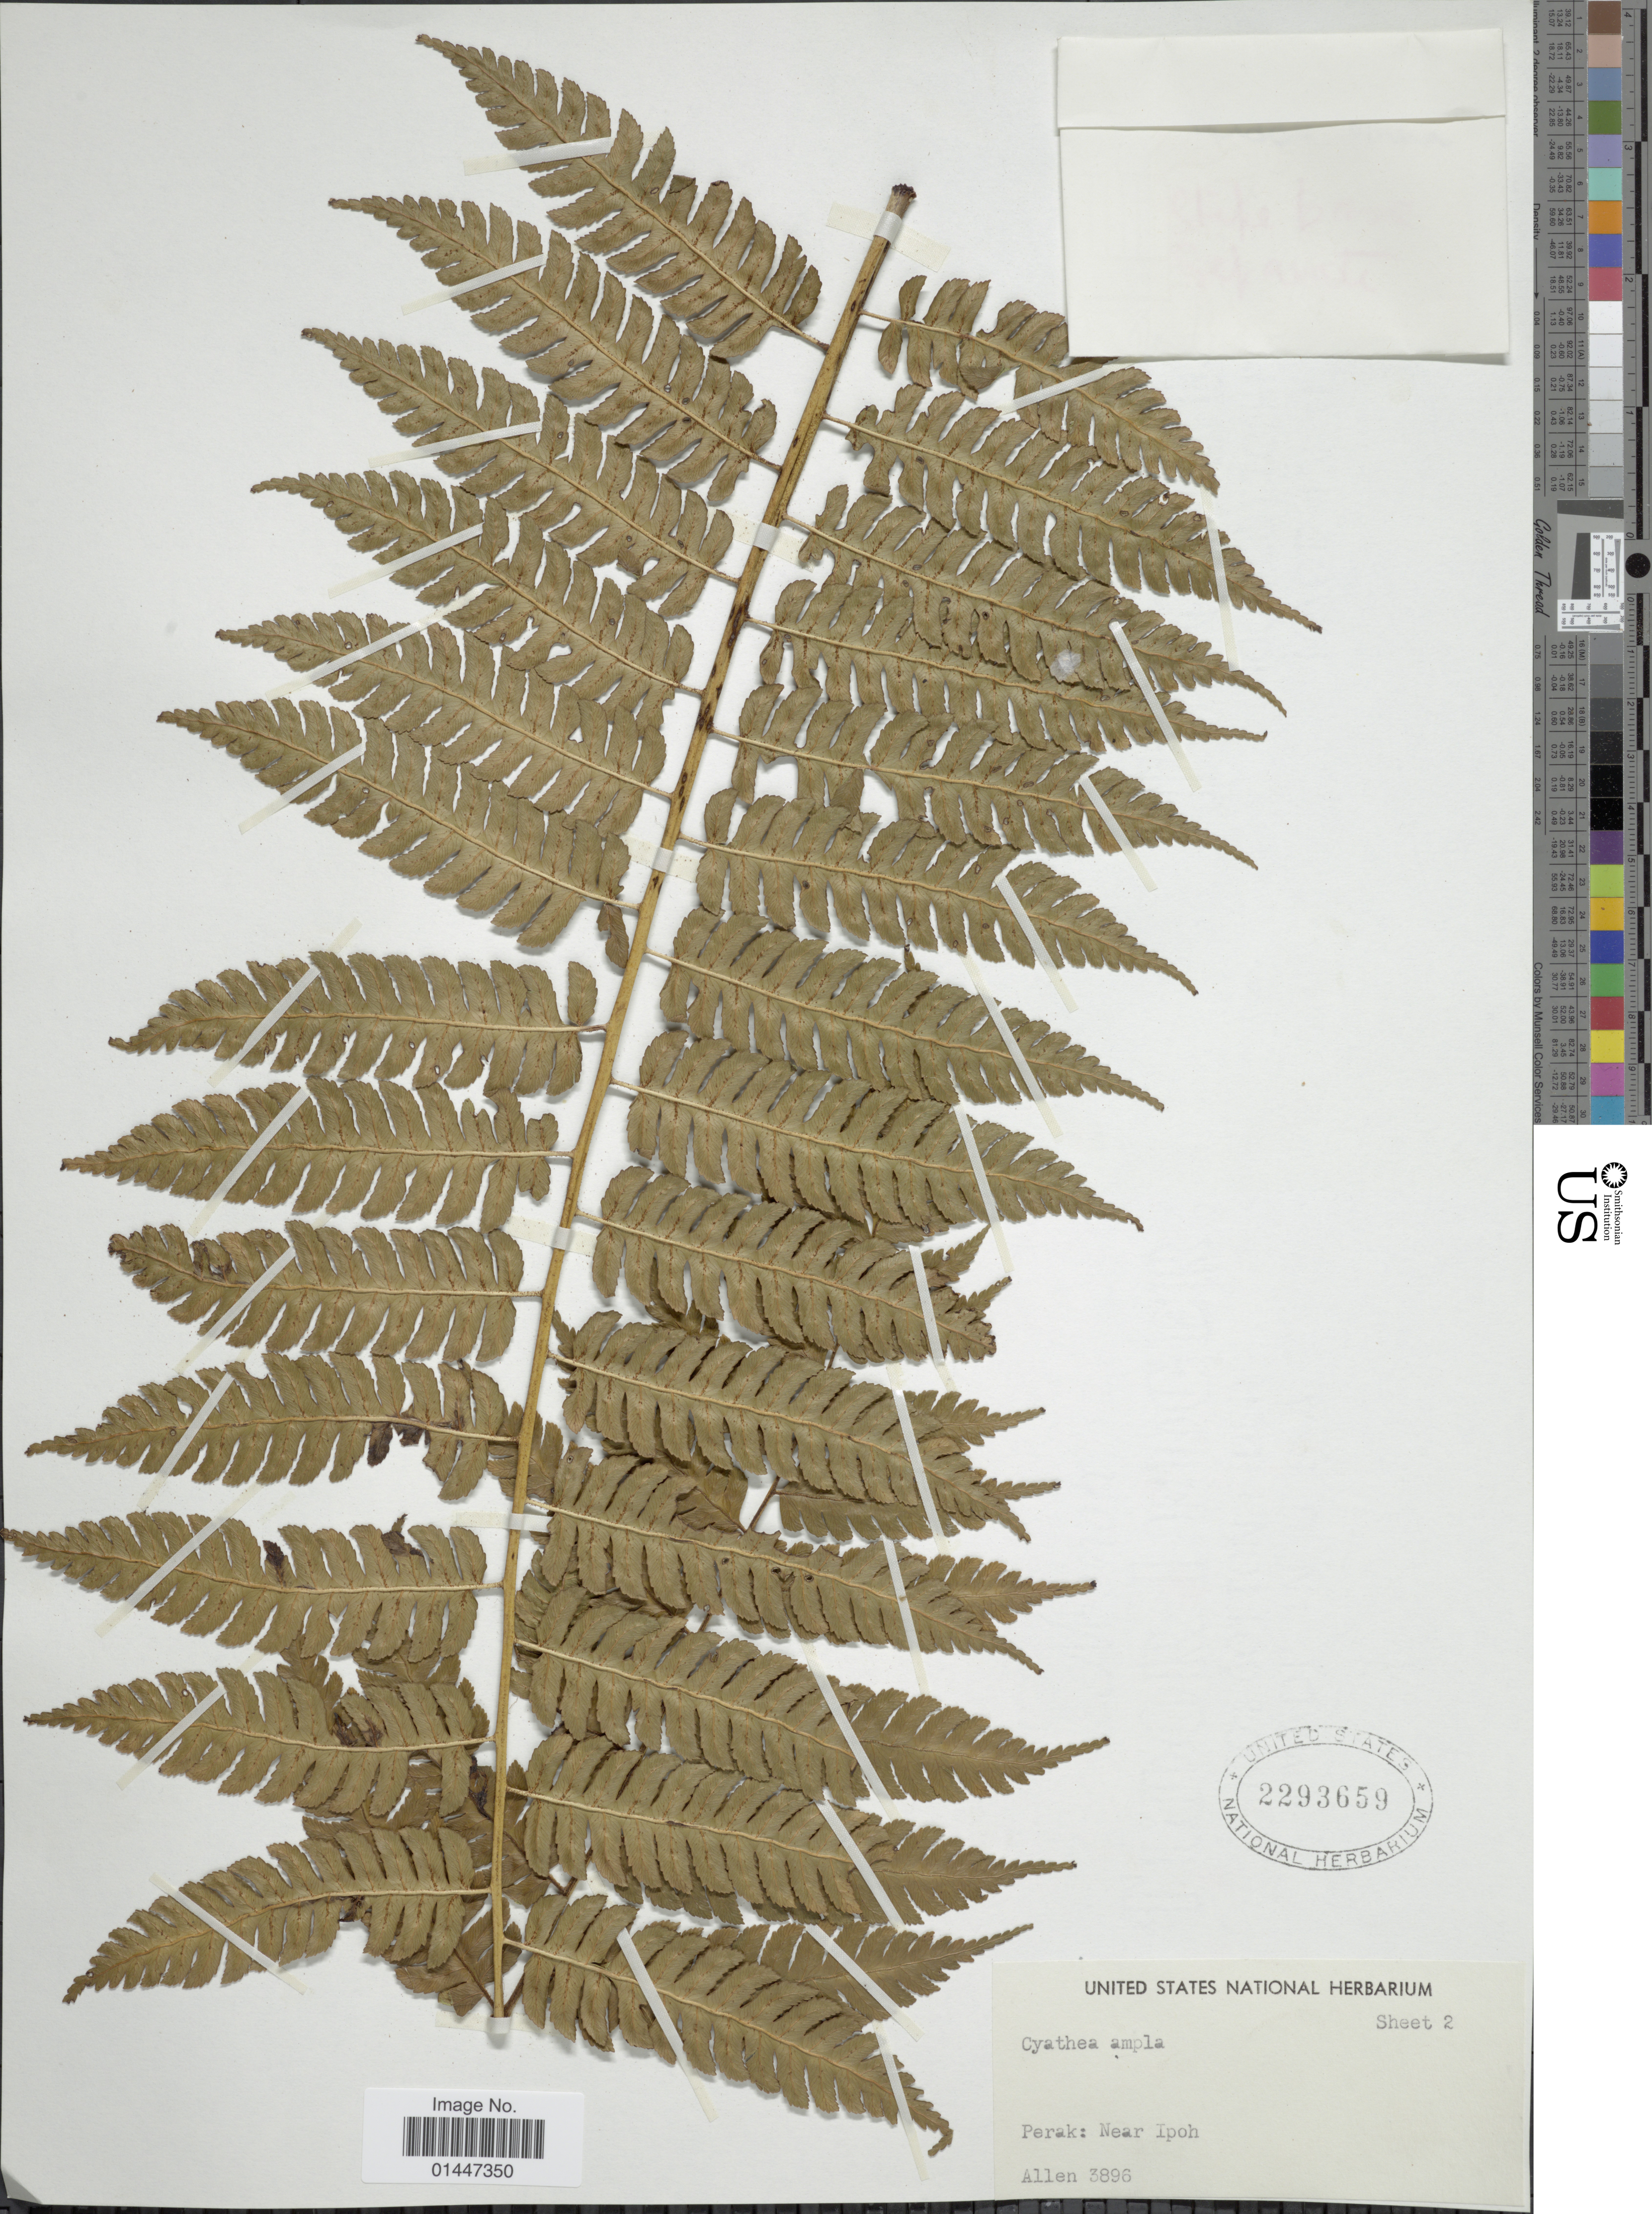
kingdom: Plantae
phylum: Tracheophyta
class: Polypodiopsida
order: Cyatheales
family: Cyatheaceae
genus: Sphaeropteris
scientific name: Sphaeropteris assimilis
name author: (Hook.) R.M. Tryon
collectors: -- Allen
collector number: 3896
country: Malaysia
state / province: Perak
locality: Near Ipoh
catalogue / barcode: US 2293659